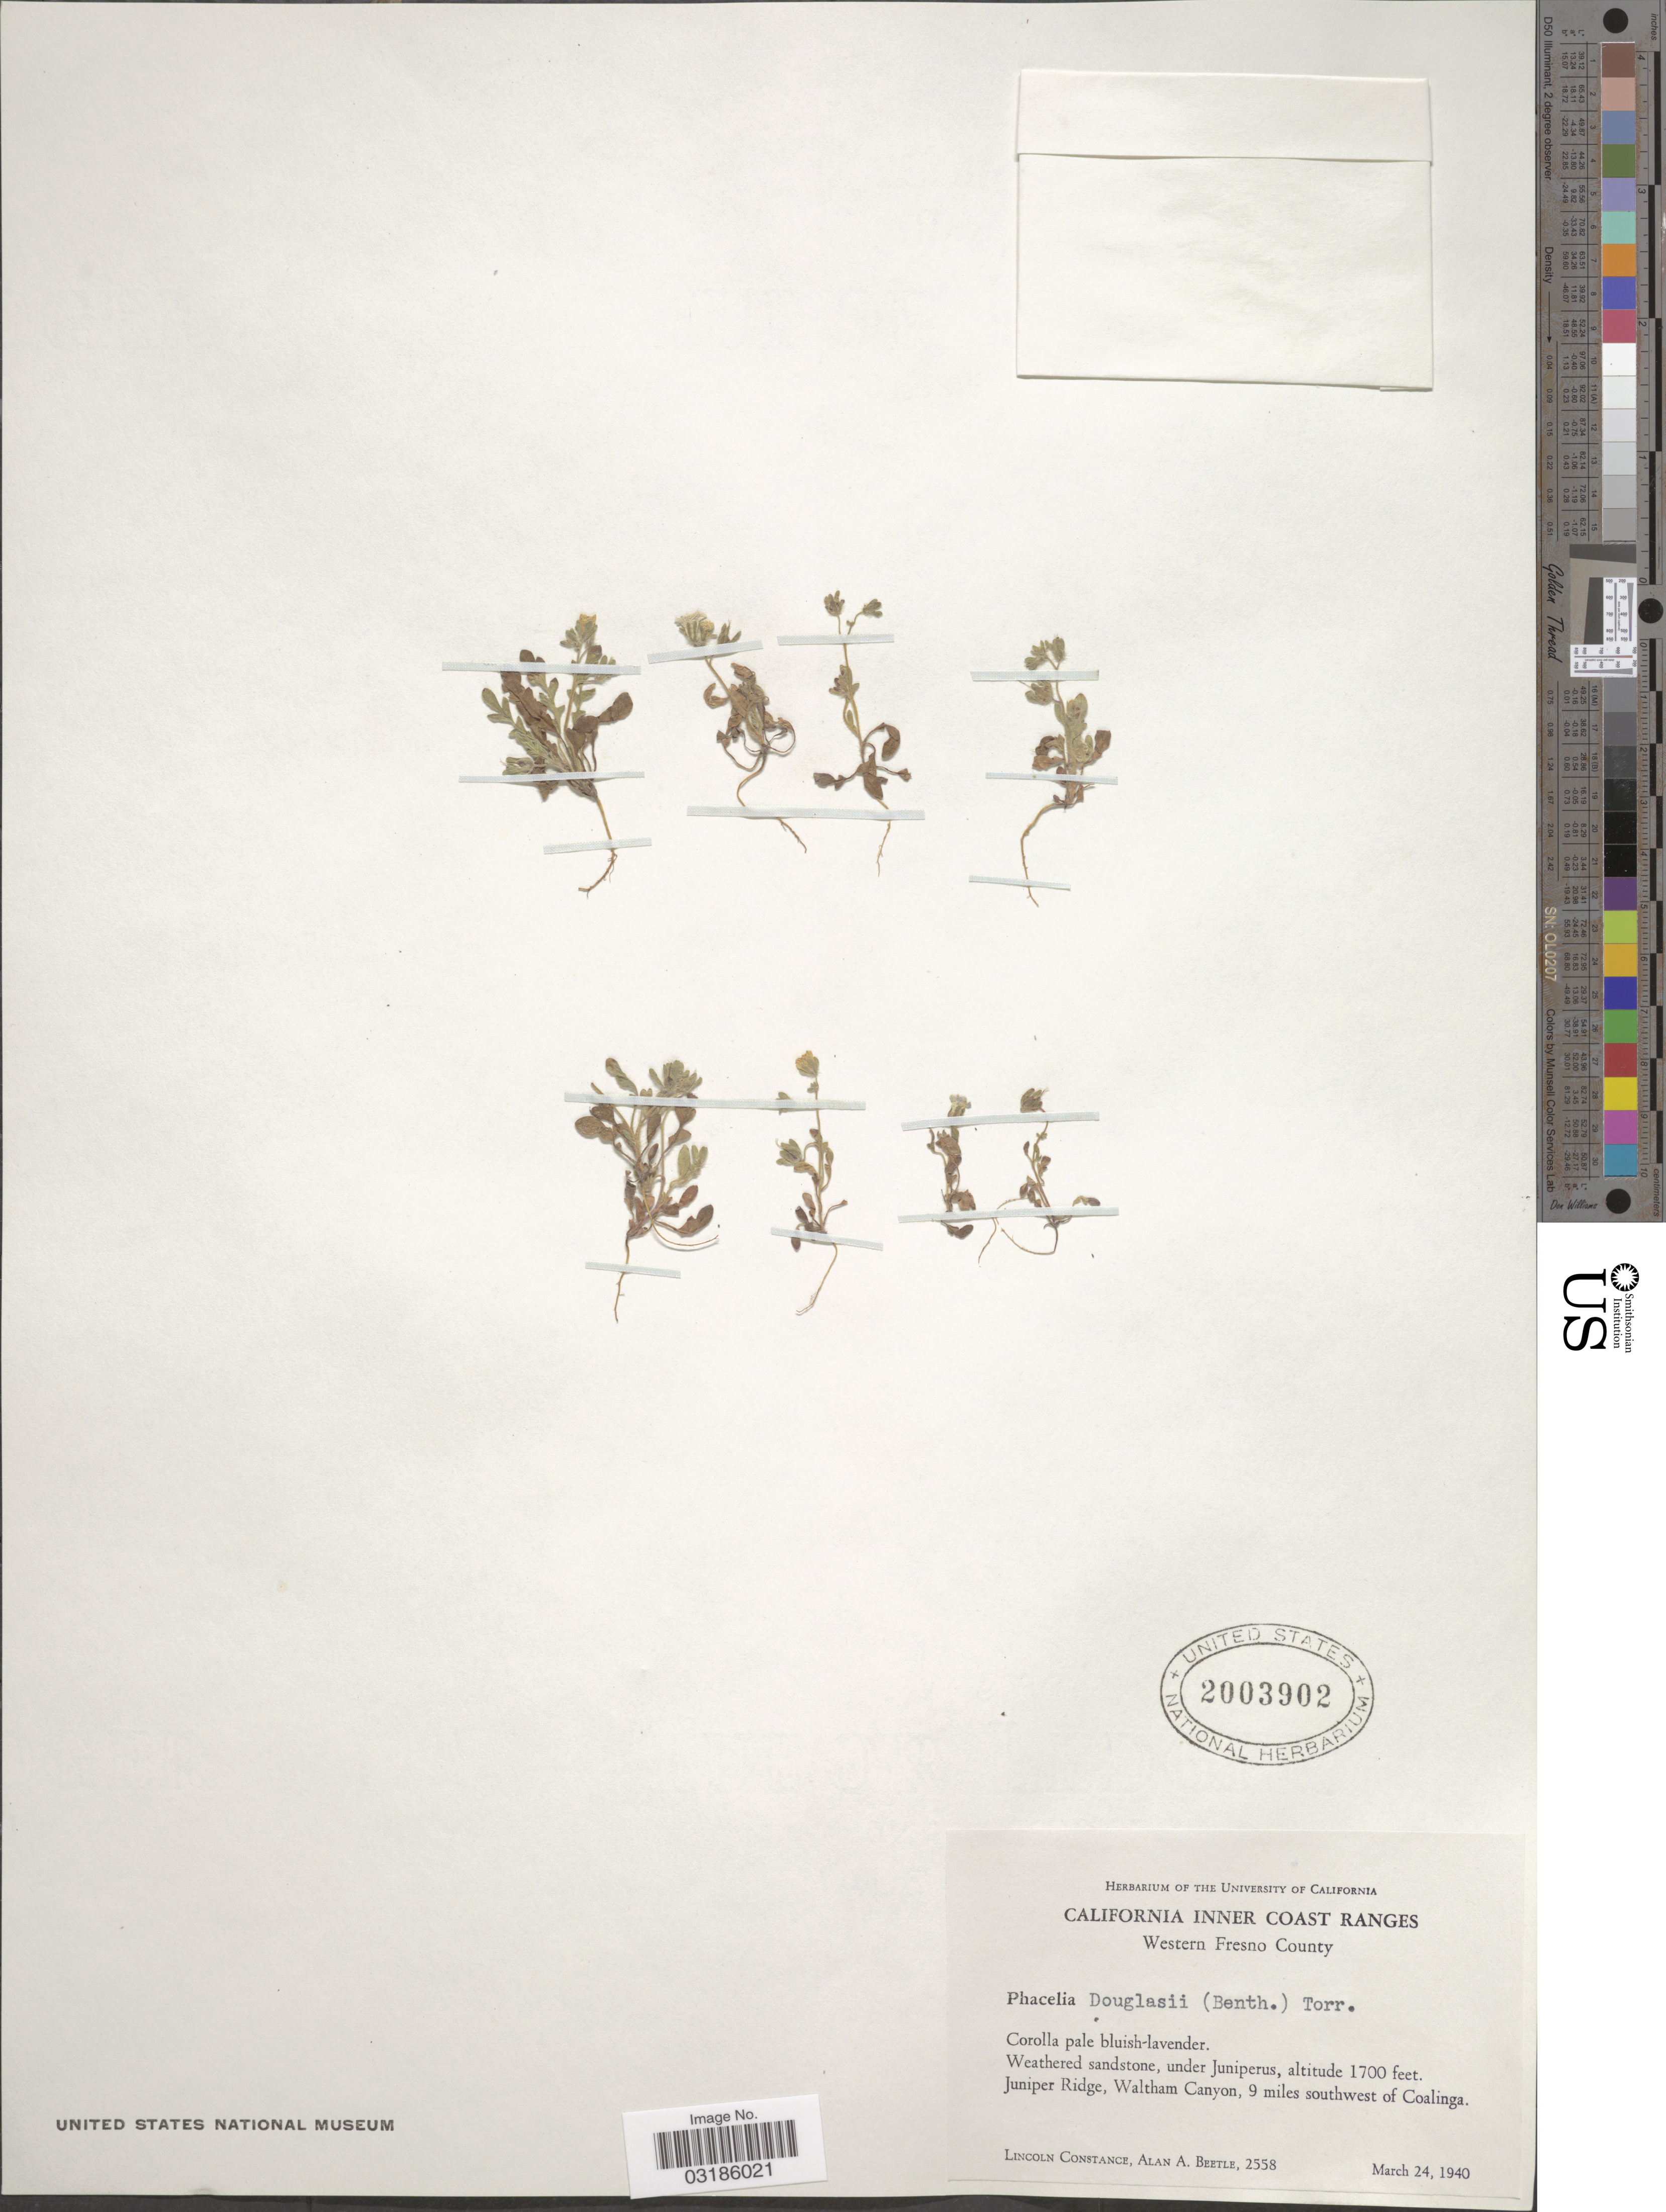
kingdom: Plantae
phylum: Tracheophyta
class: Magnoliopsida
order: Boraginales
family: Hydrophyllaceae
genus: Phacelia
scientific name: Phacelia douglasii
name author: (Benth.) Torr.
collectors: L. Constance & A. A. Beetle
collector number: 2558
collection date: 1940-03-24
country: United States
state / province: California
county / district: Fresno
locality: California Inner Coast Ranges. Western Fresno County. Juniper Ridge, Waltham Canyon, 9 miles southwest of Coalinga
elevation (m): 518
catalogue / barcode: US 2003902